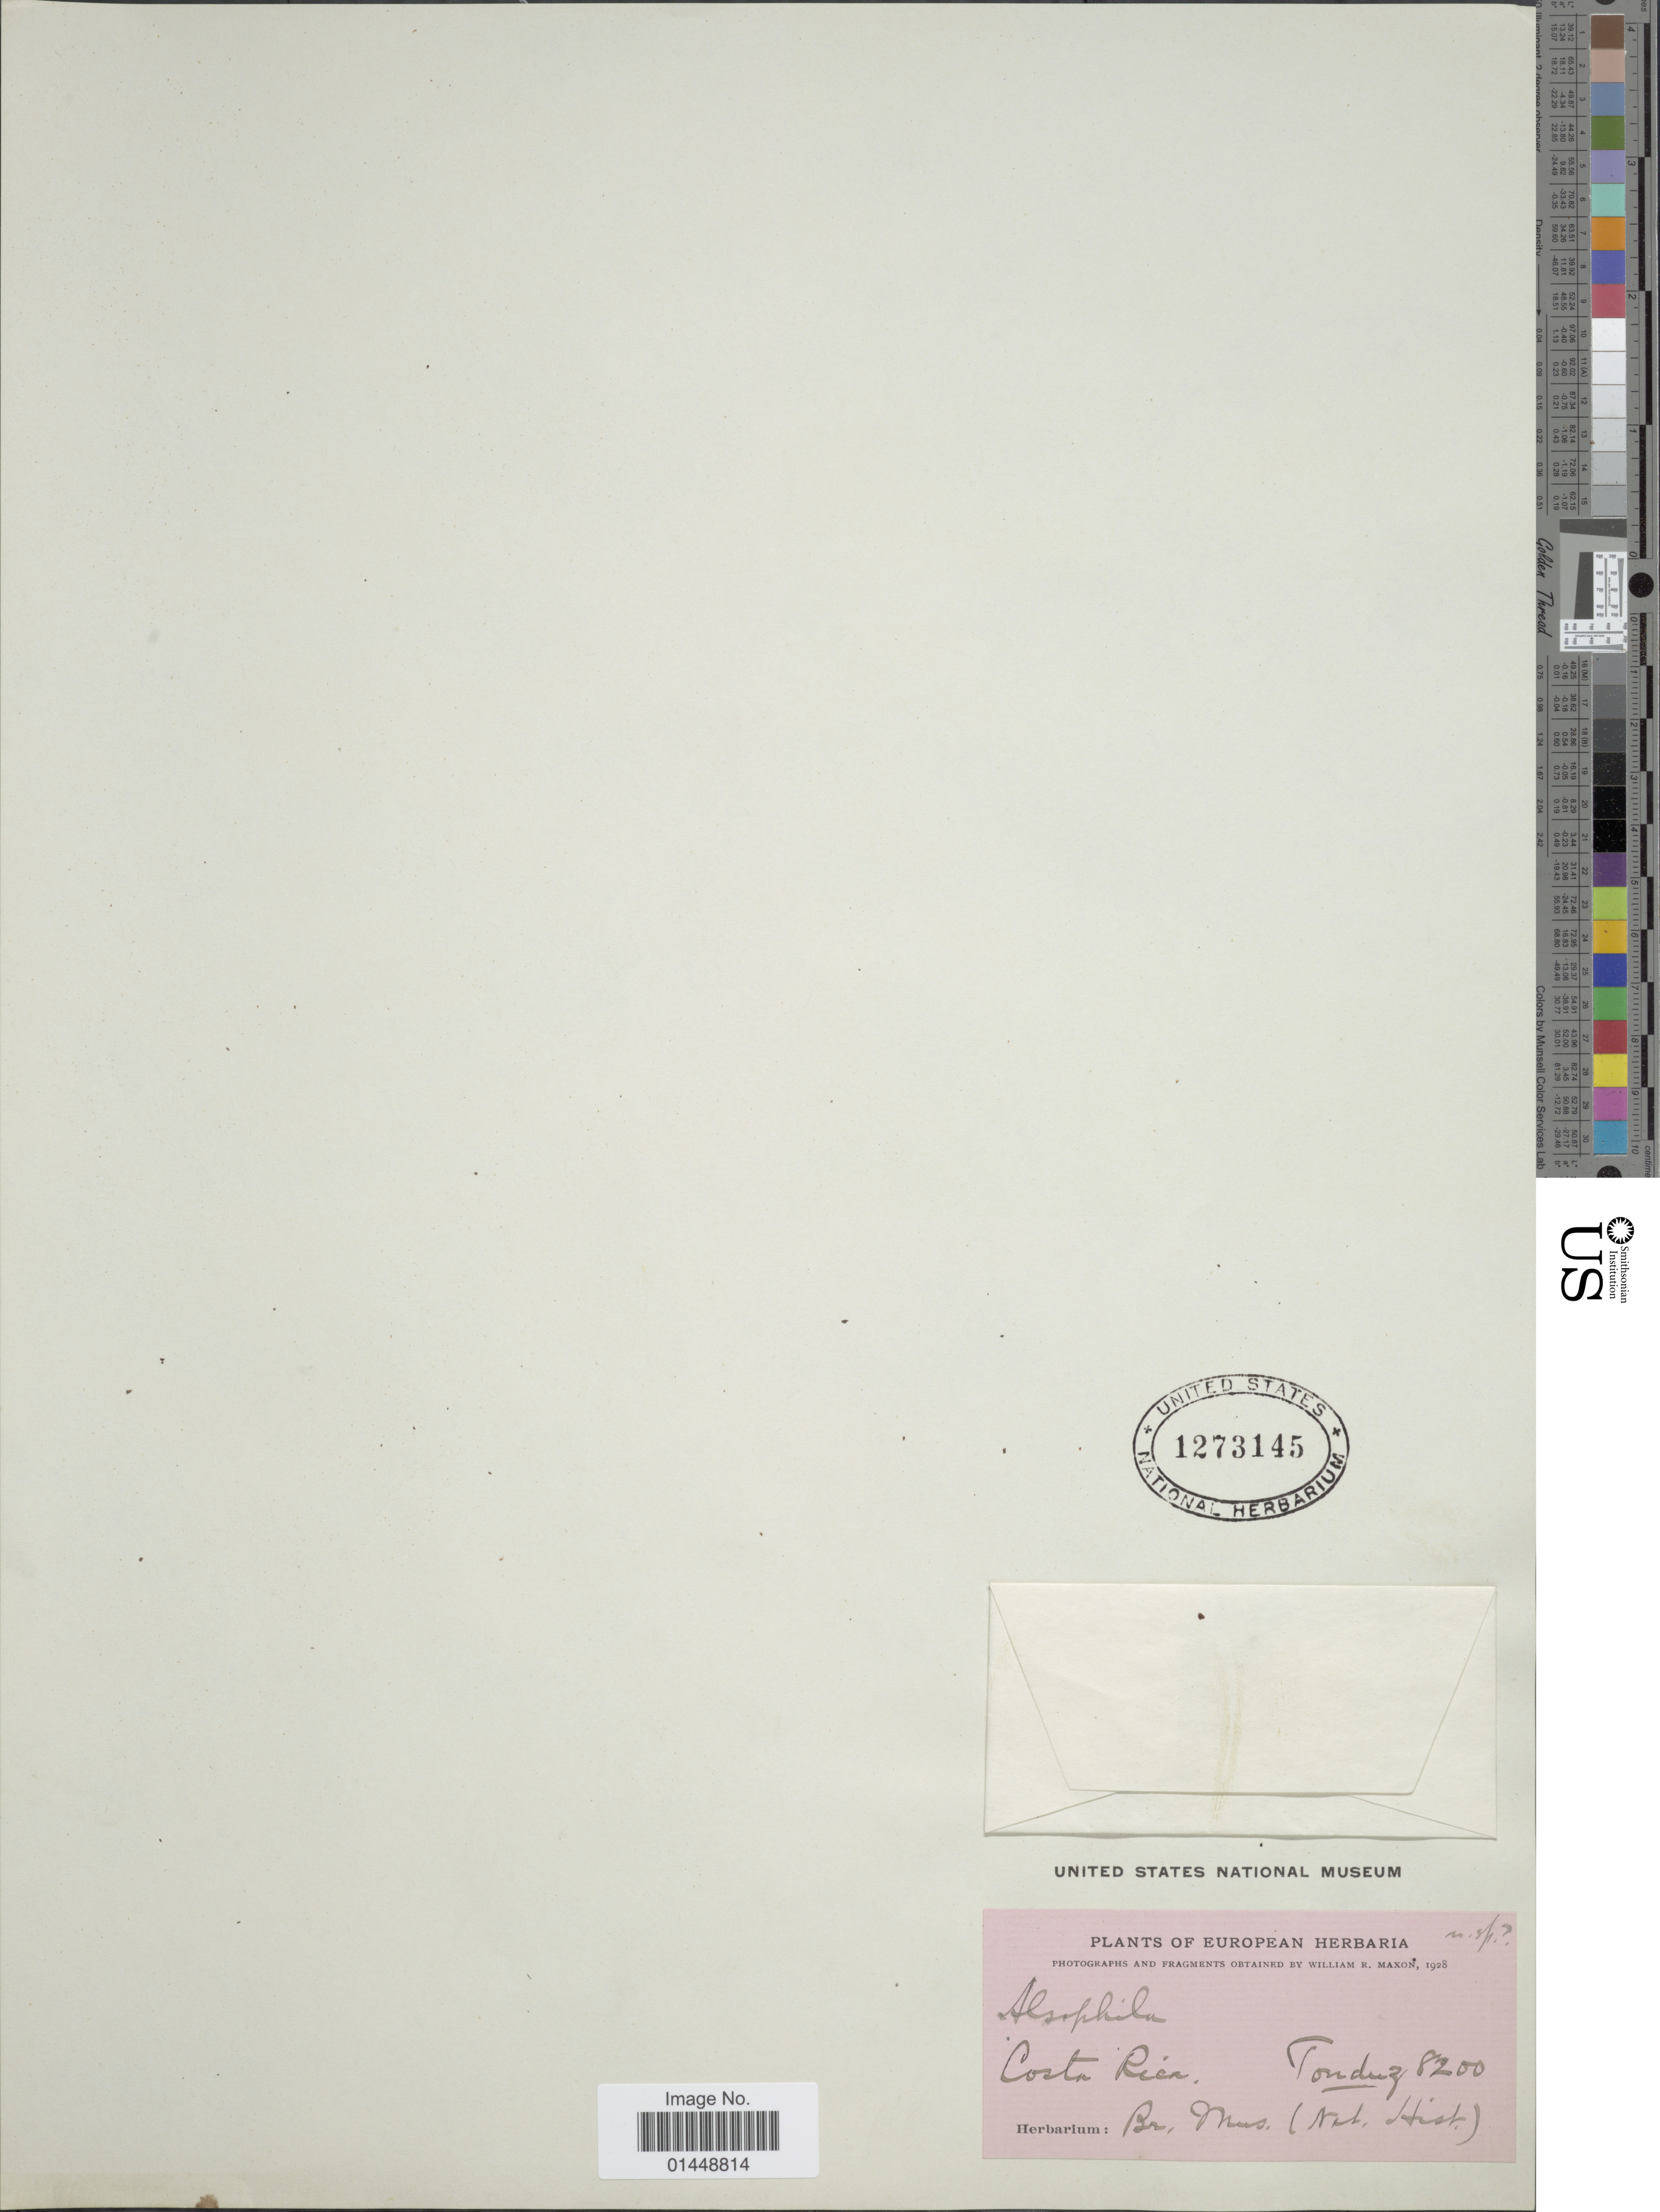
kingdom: Plantae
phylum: Tracheophyta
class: Polypodiopsida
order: Cyatheales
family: Cyatheaceae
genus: Cyathea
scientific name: Cyathea fulva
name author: (M. Martens & Galeotti) Fée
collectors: A. Tonduz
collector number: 8200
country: Costa Rica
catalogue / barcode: US 1273145